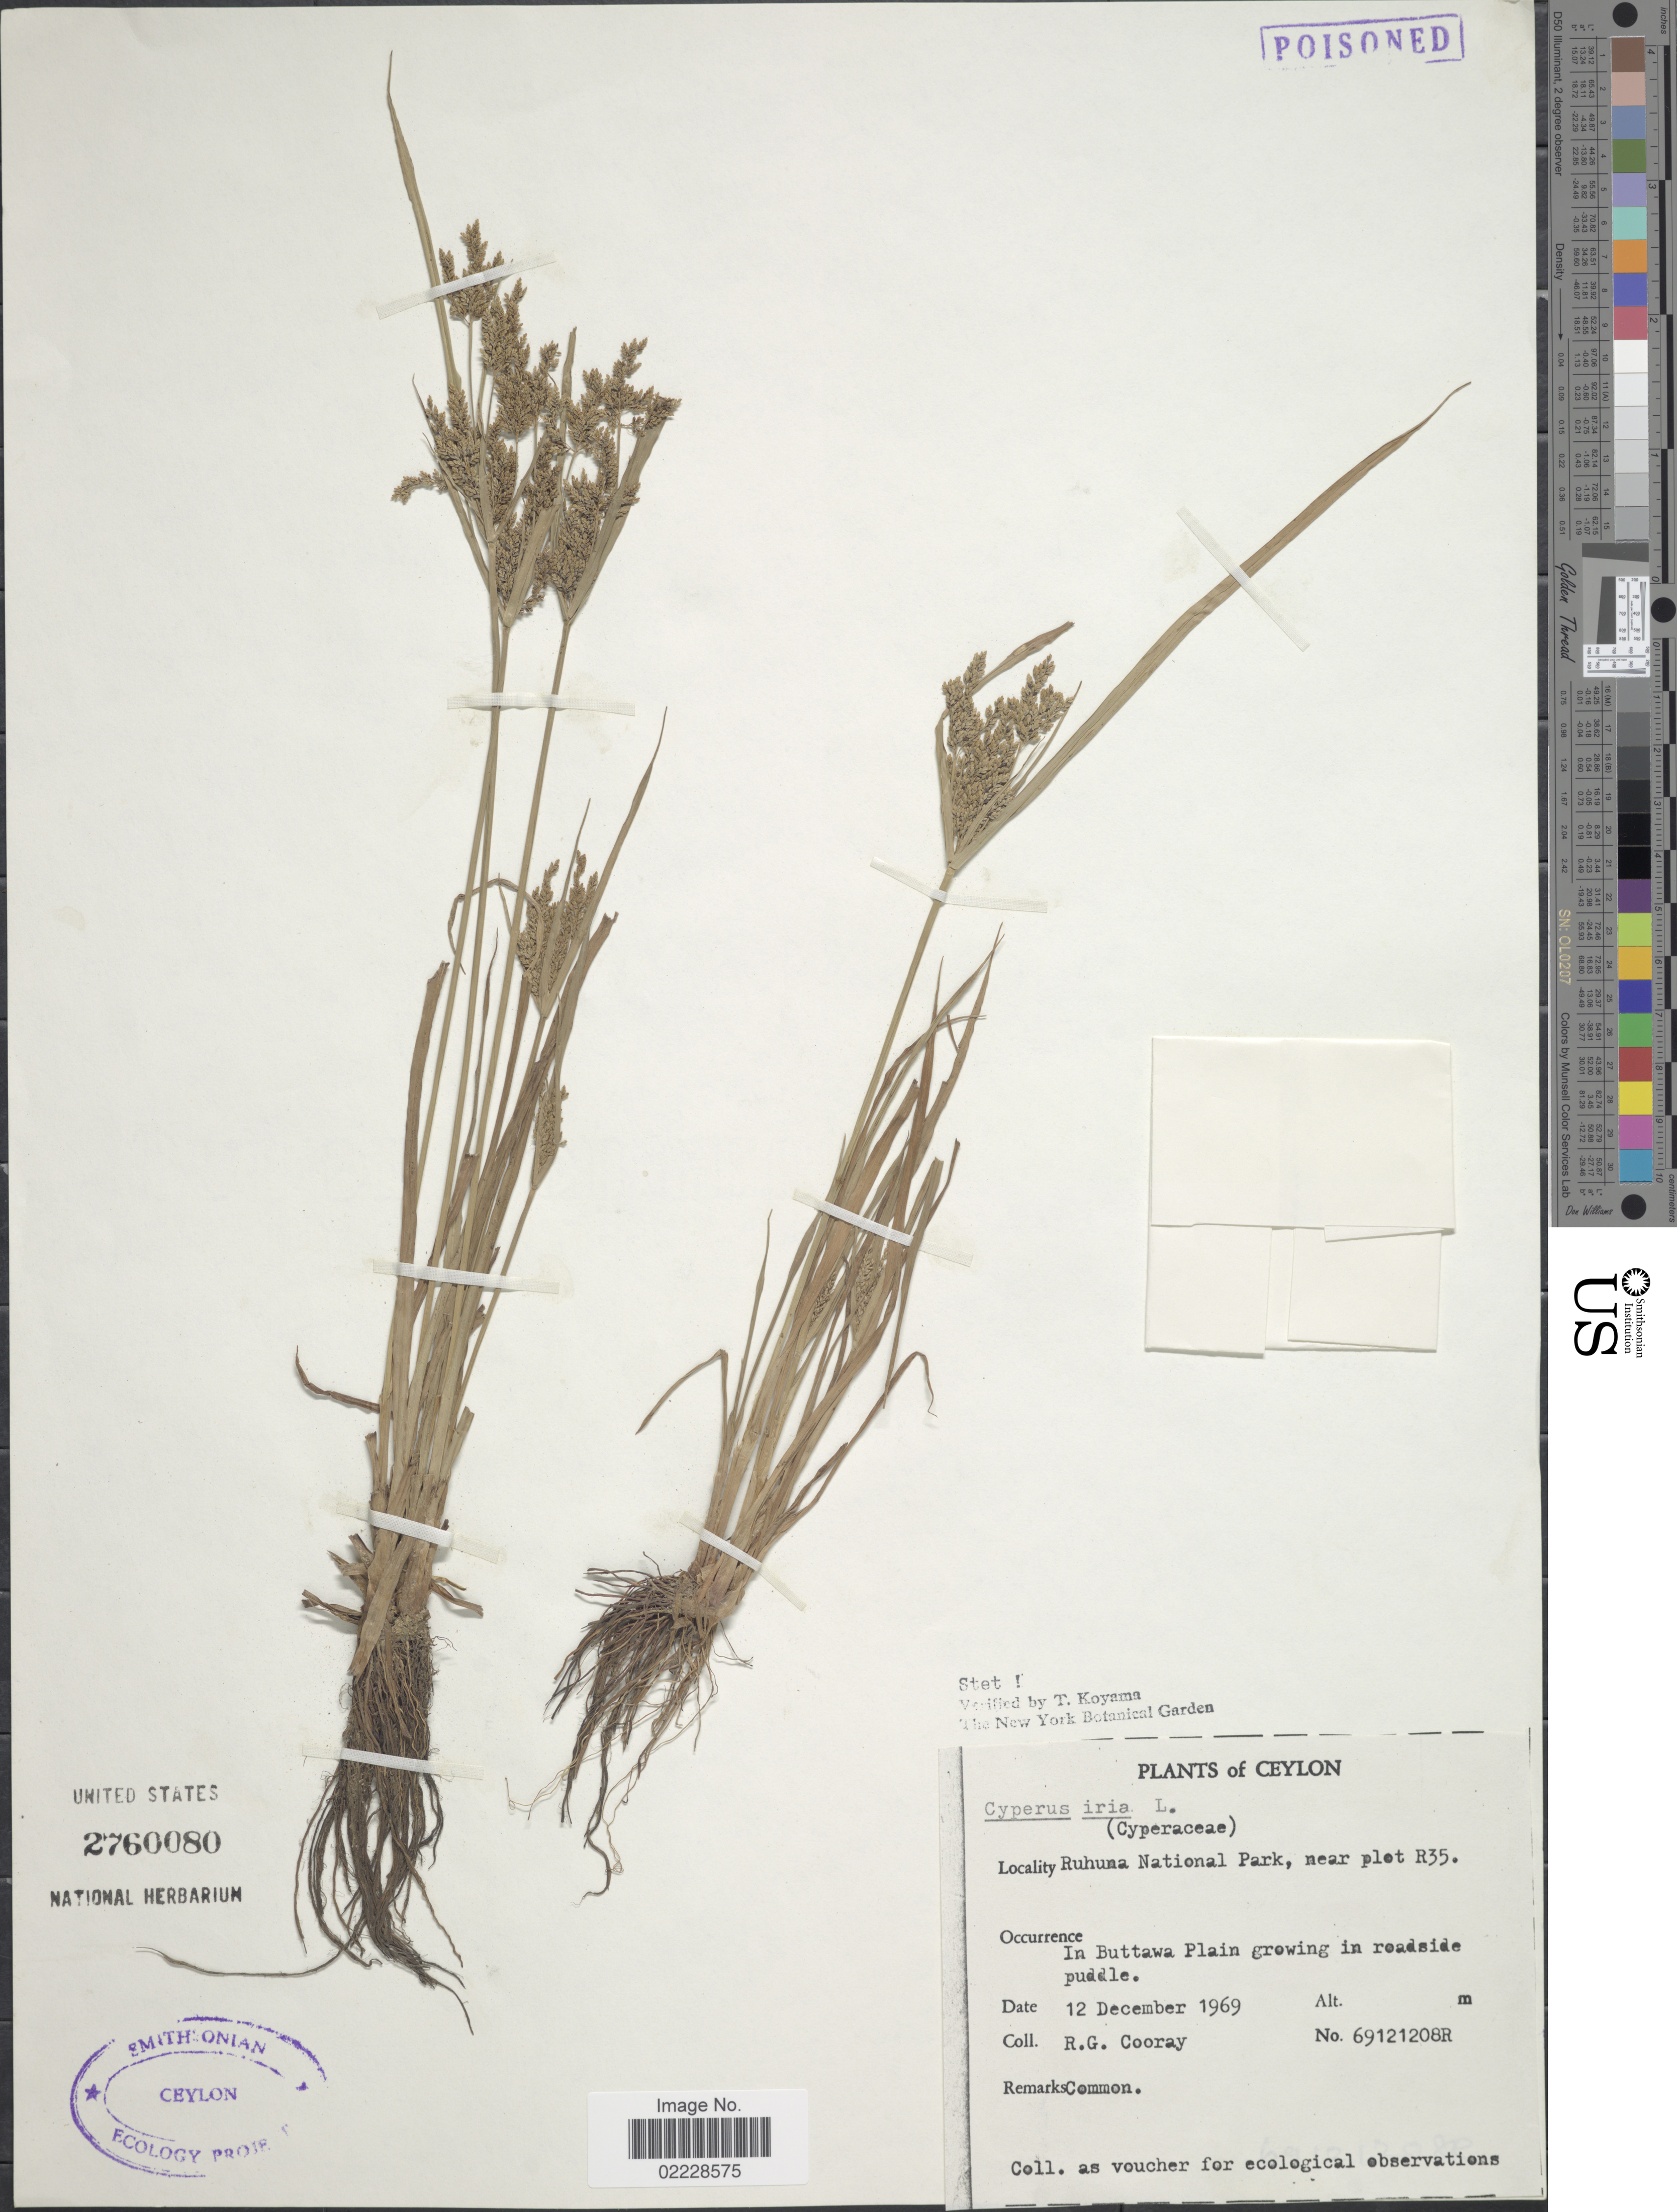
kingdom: Plantae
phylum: Tracheophyta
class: Liliopsida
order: Poales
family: Cyperaceae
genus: Cyperus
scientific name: Cyperus iria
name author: L.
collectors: R. Cooray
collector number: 69121208R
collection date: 1969-12-12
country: Sri Lanka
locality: Ceylon. Ruhuna National Park, near plot R35. In Buttawa Plain growing in roadside puddle.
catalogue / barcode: US 2760080